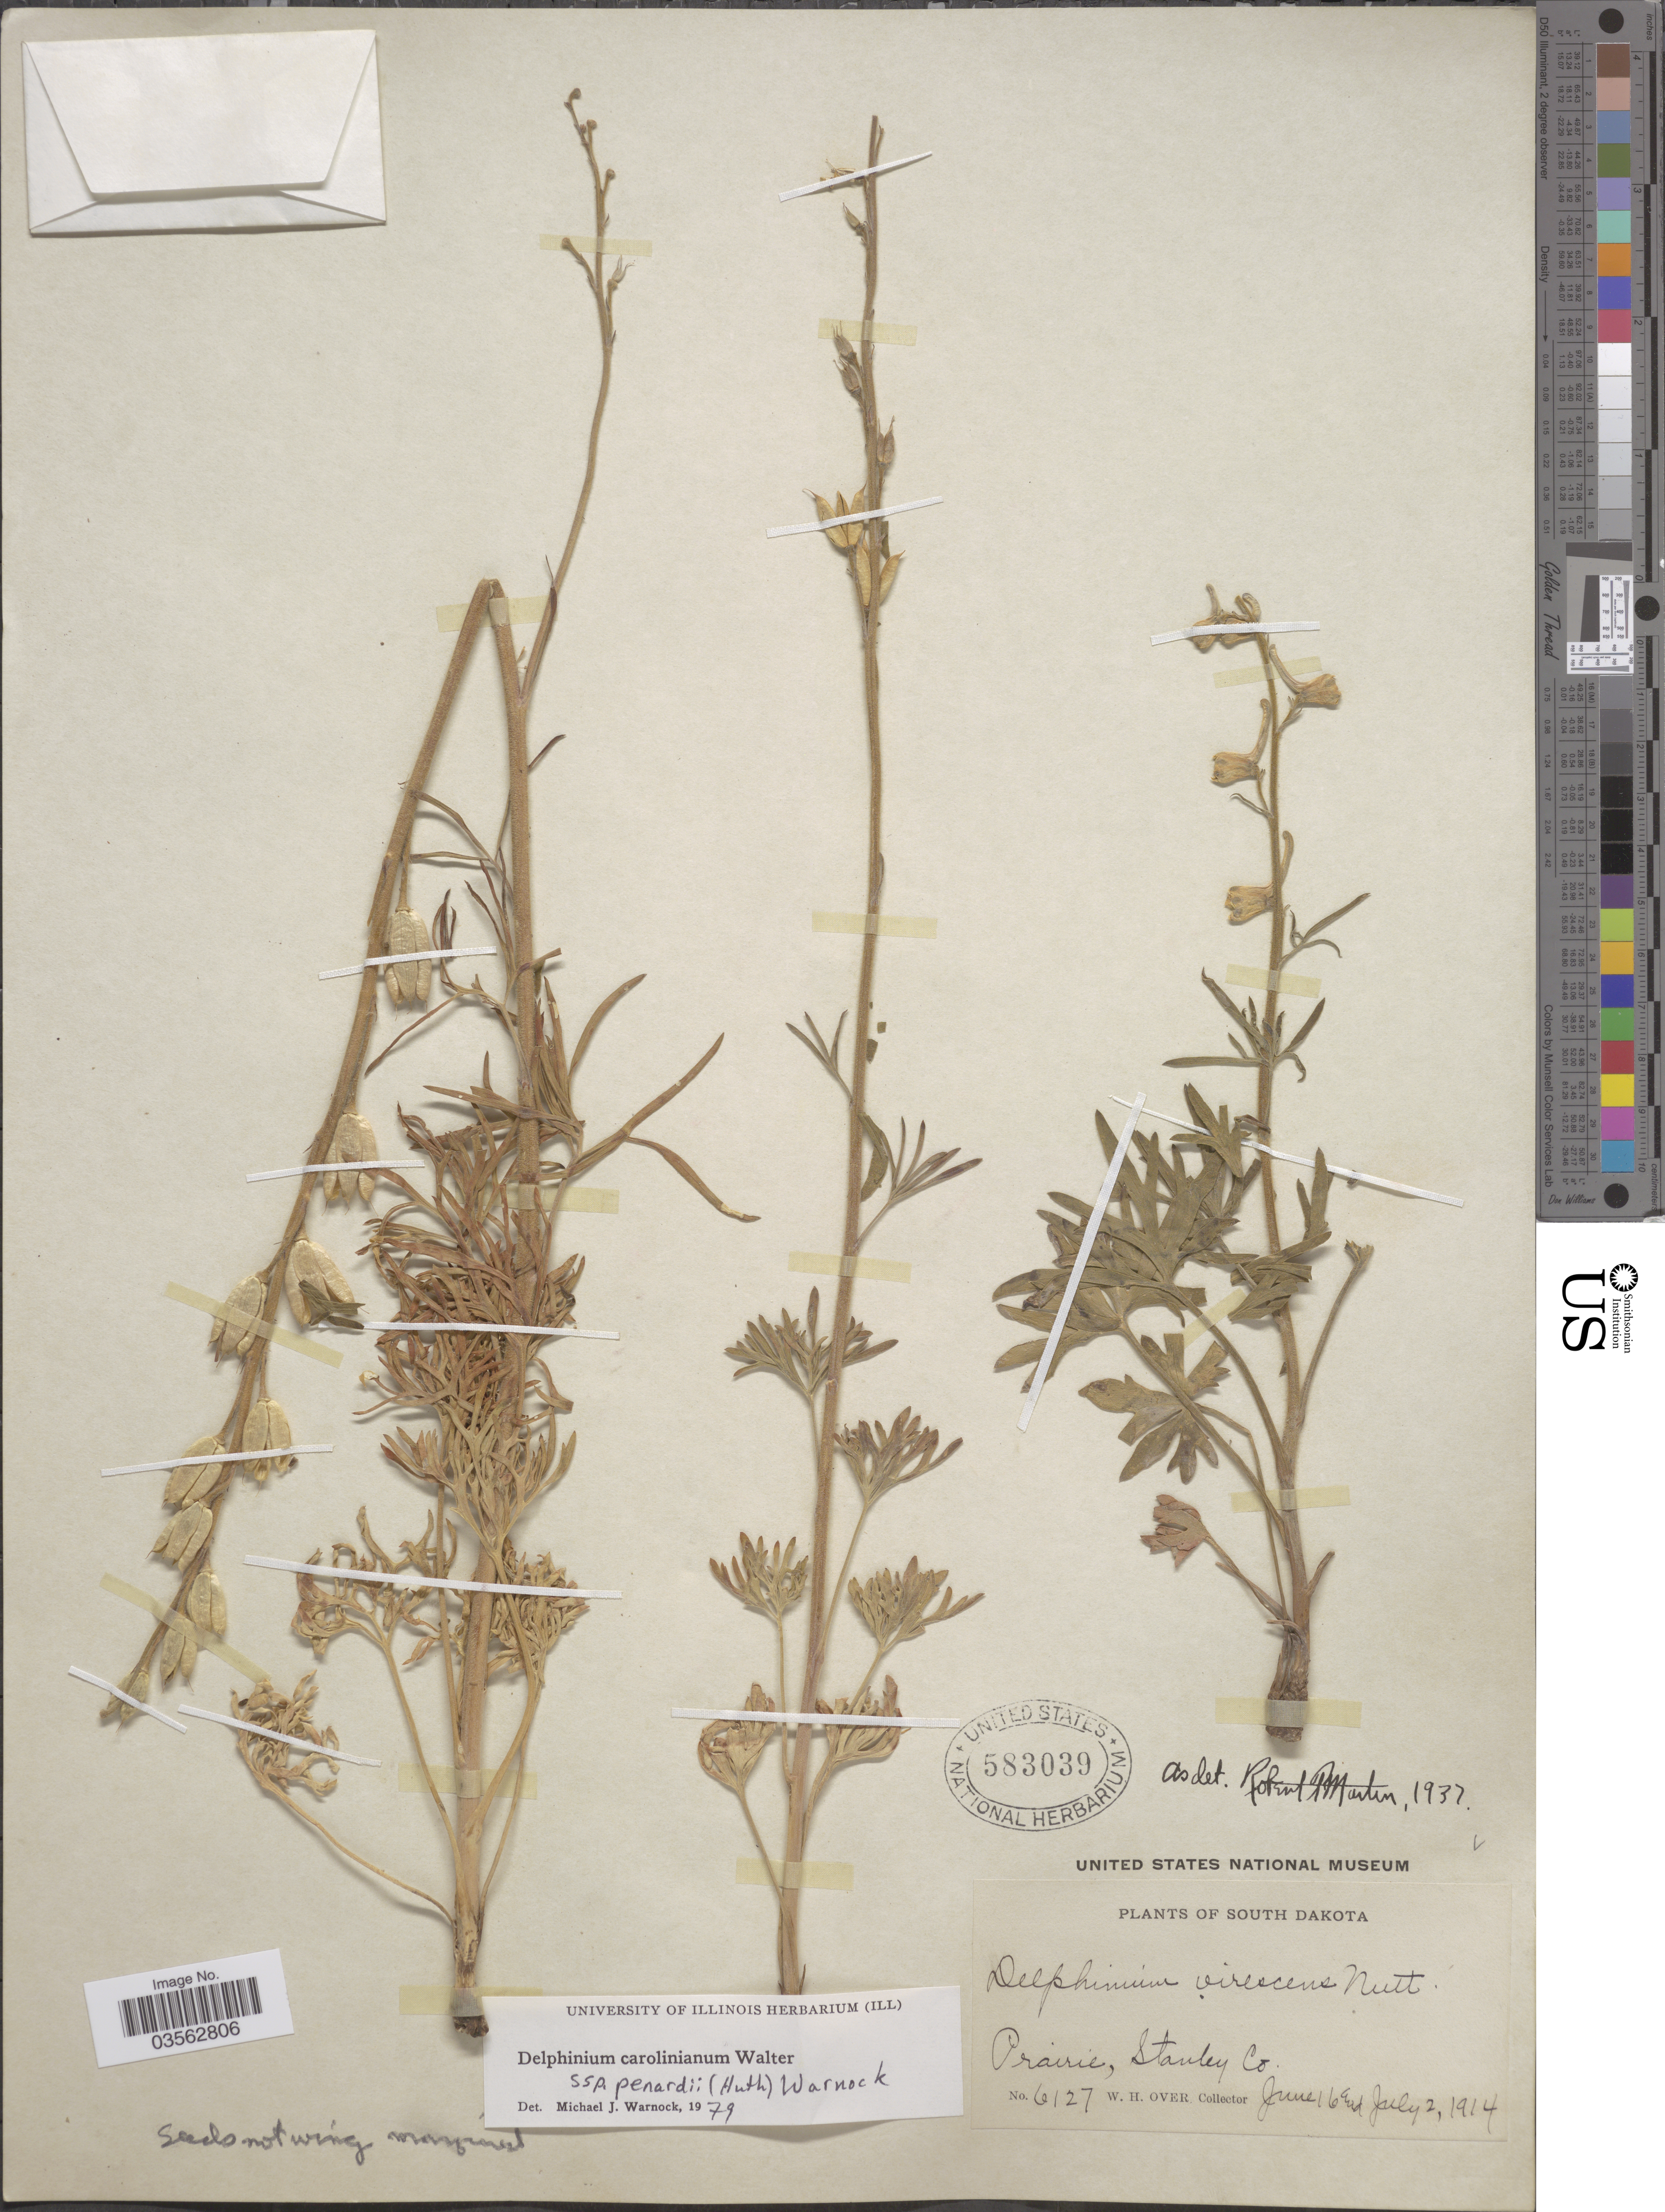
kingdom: Plantae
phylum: Tracheophyta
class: Magnoliopsida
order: Ranunculales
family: Ranunculaceae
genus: Delphinium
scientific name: Delphinium carolinianum subsp. penardii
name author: (Huth) M.J. Warnock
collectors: W. Over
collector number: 6127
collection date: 1914-06-16/1914-07-02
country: United States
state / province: South Dakota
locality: Prairie, Stanley Co.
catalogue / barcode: US 583039